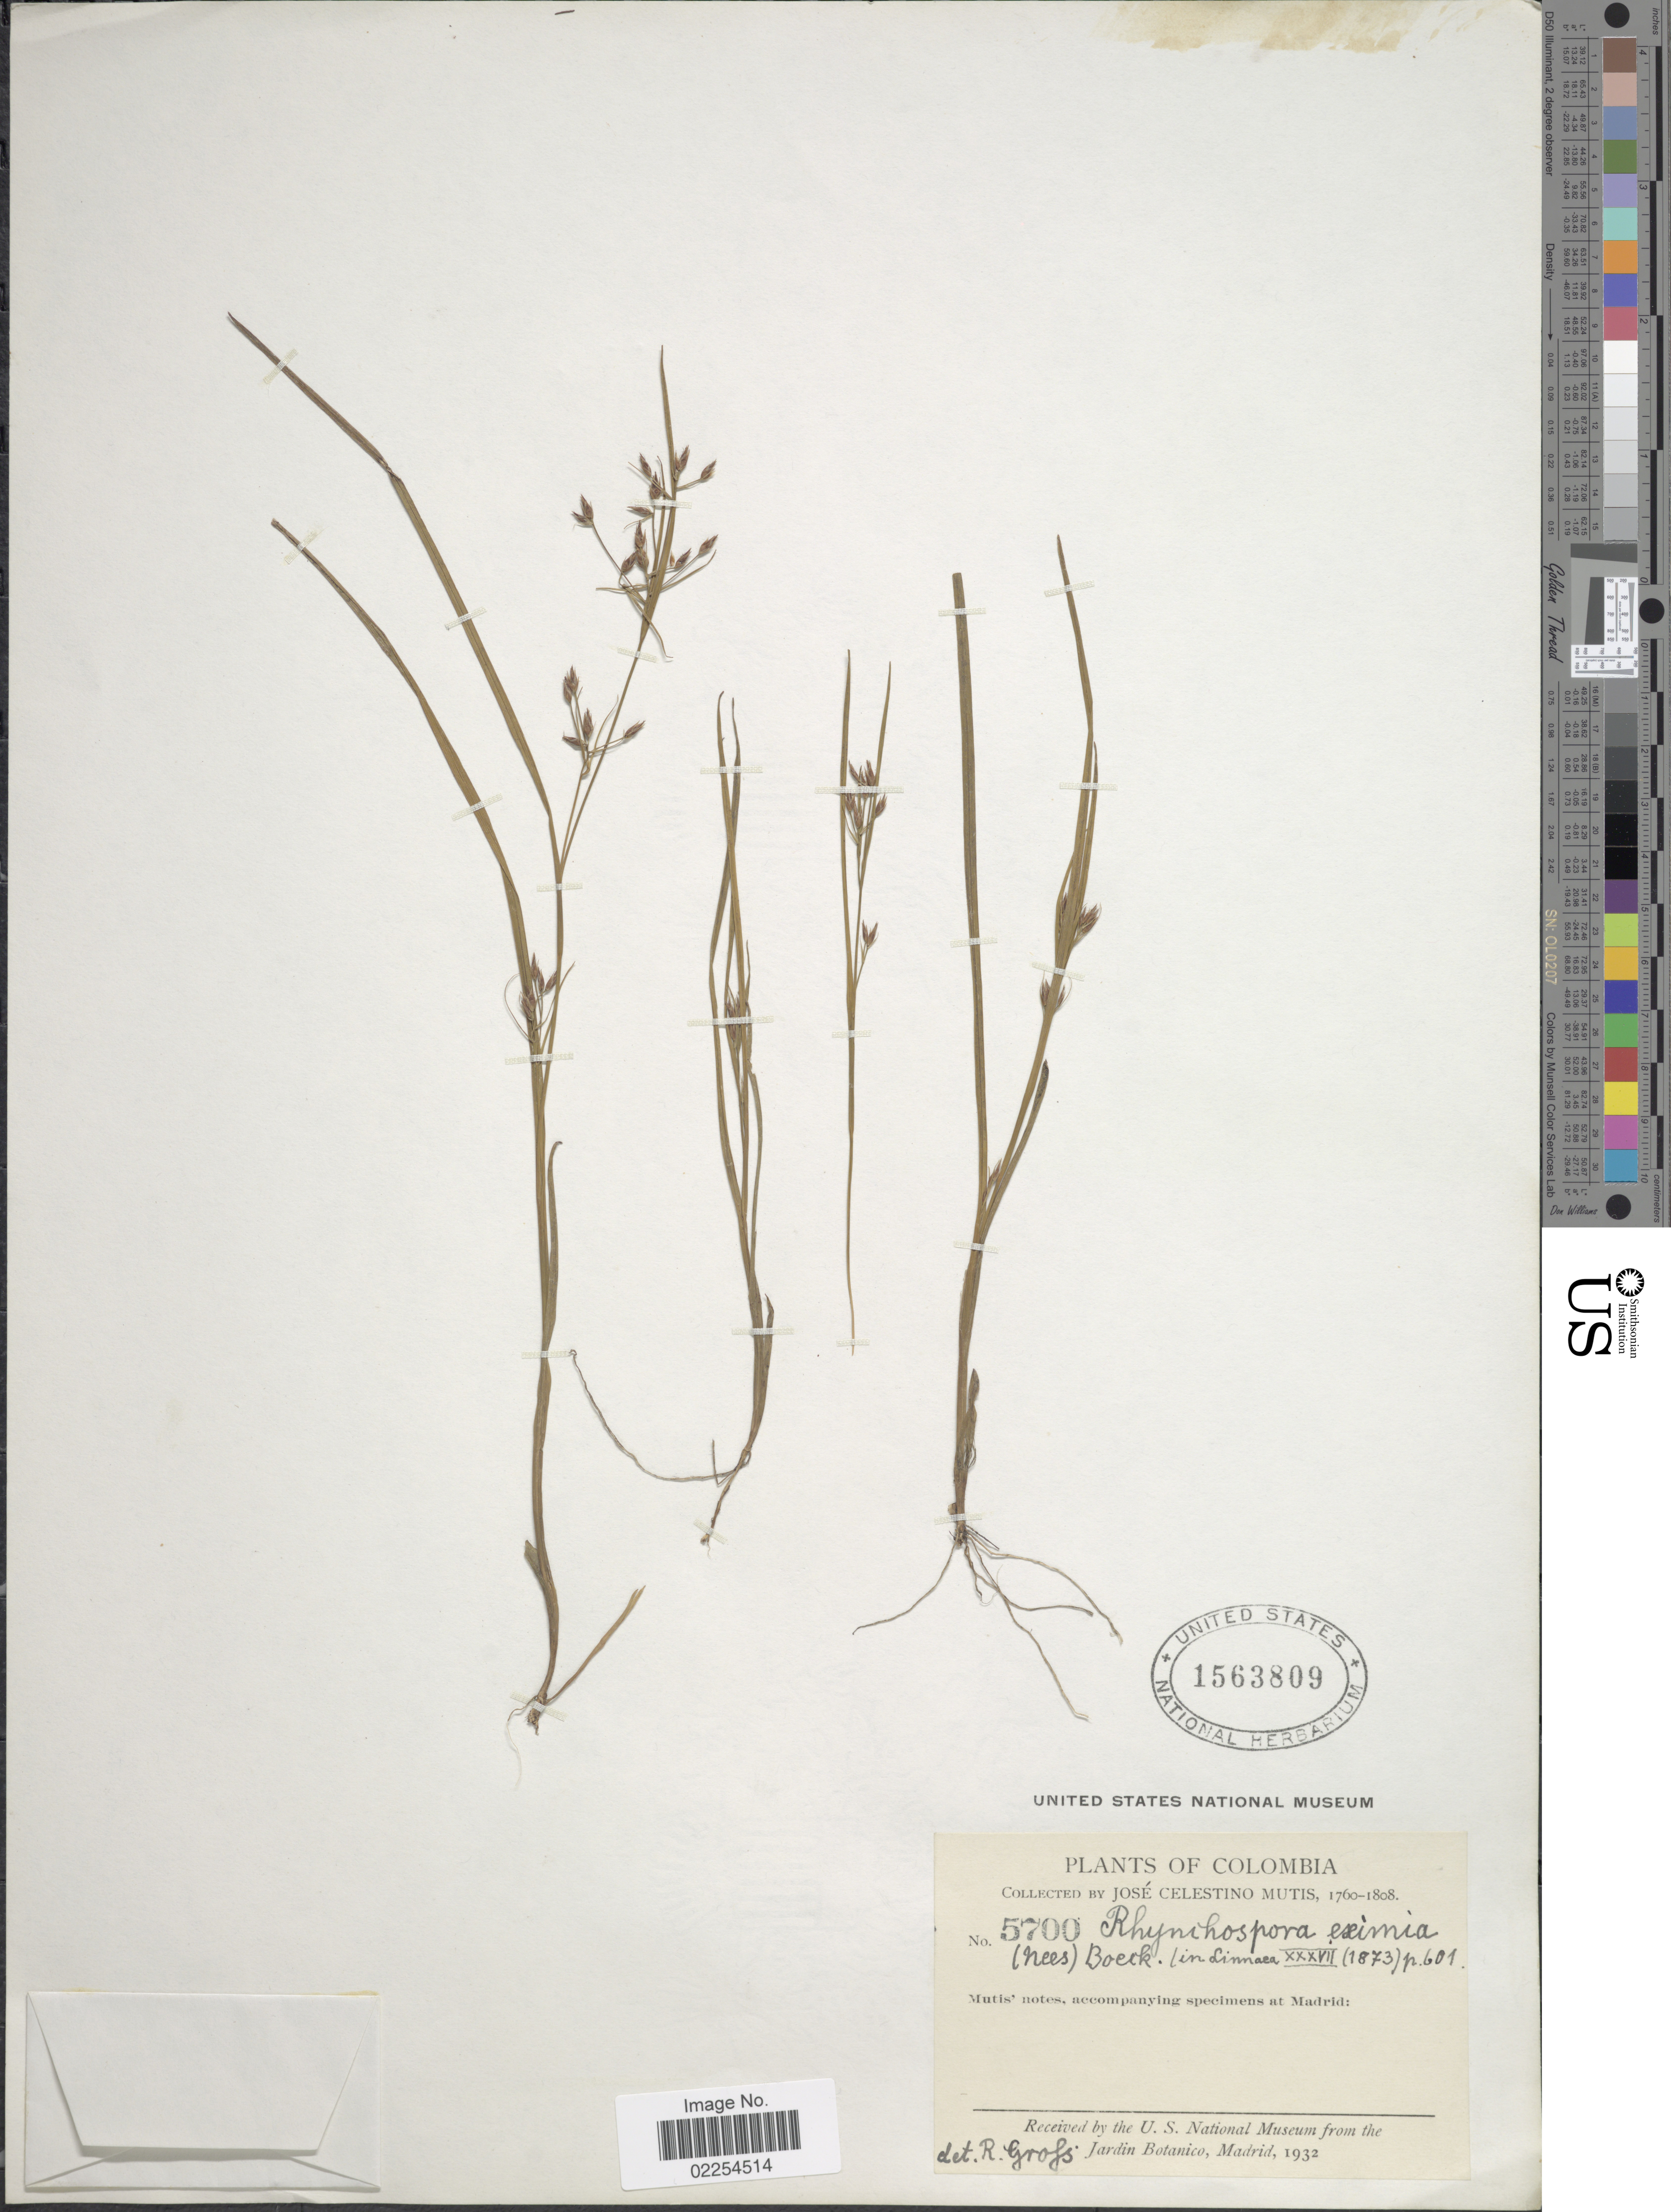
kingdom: Plantae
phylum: Tracheophyta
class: Liliopsida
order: Poales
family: Cyperaceae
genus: Rhynchospora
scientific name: Rhynchospora eximia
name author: (Nees) Boeckeler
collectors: J. C. B. Mutis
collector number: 5700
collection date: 1760/1808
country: Colombia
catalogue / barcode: US 1563809